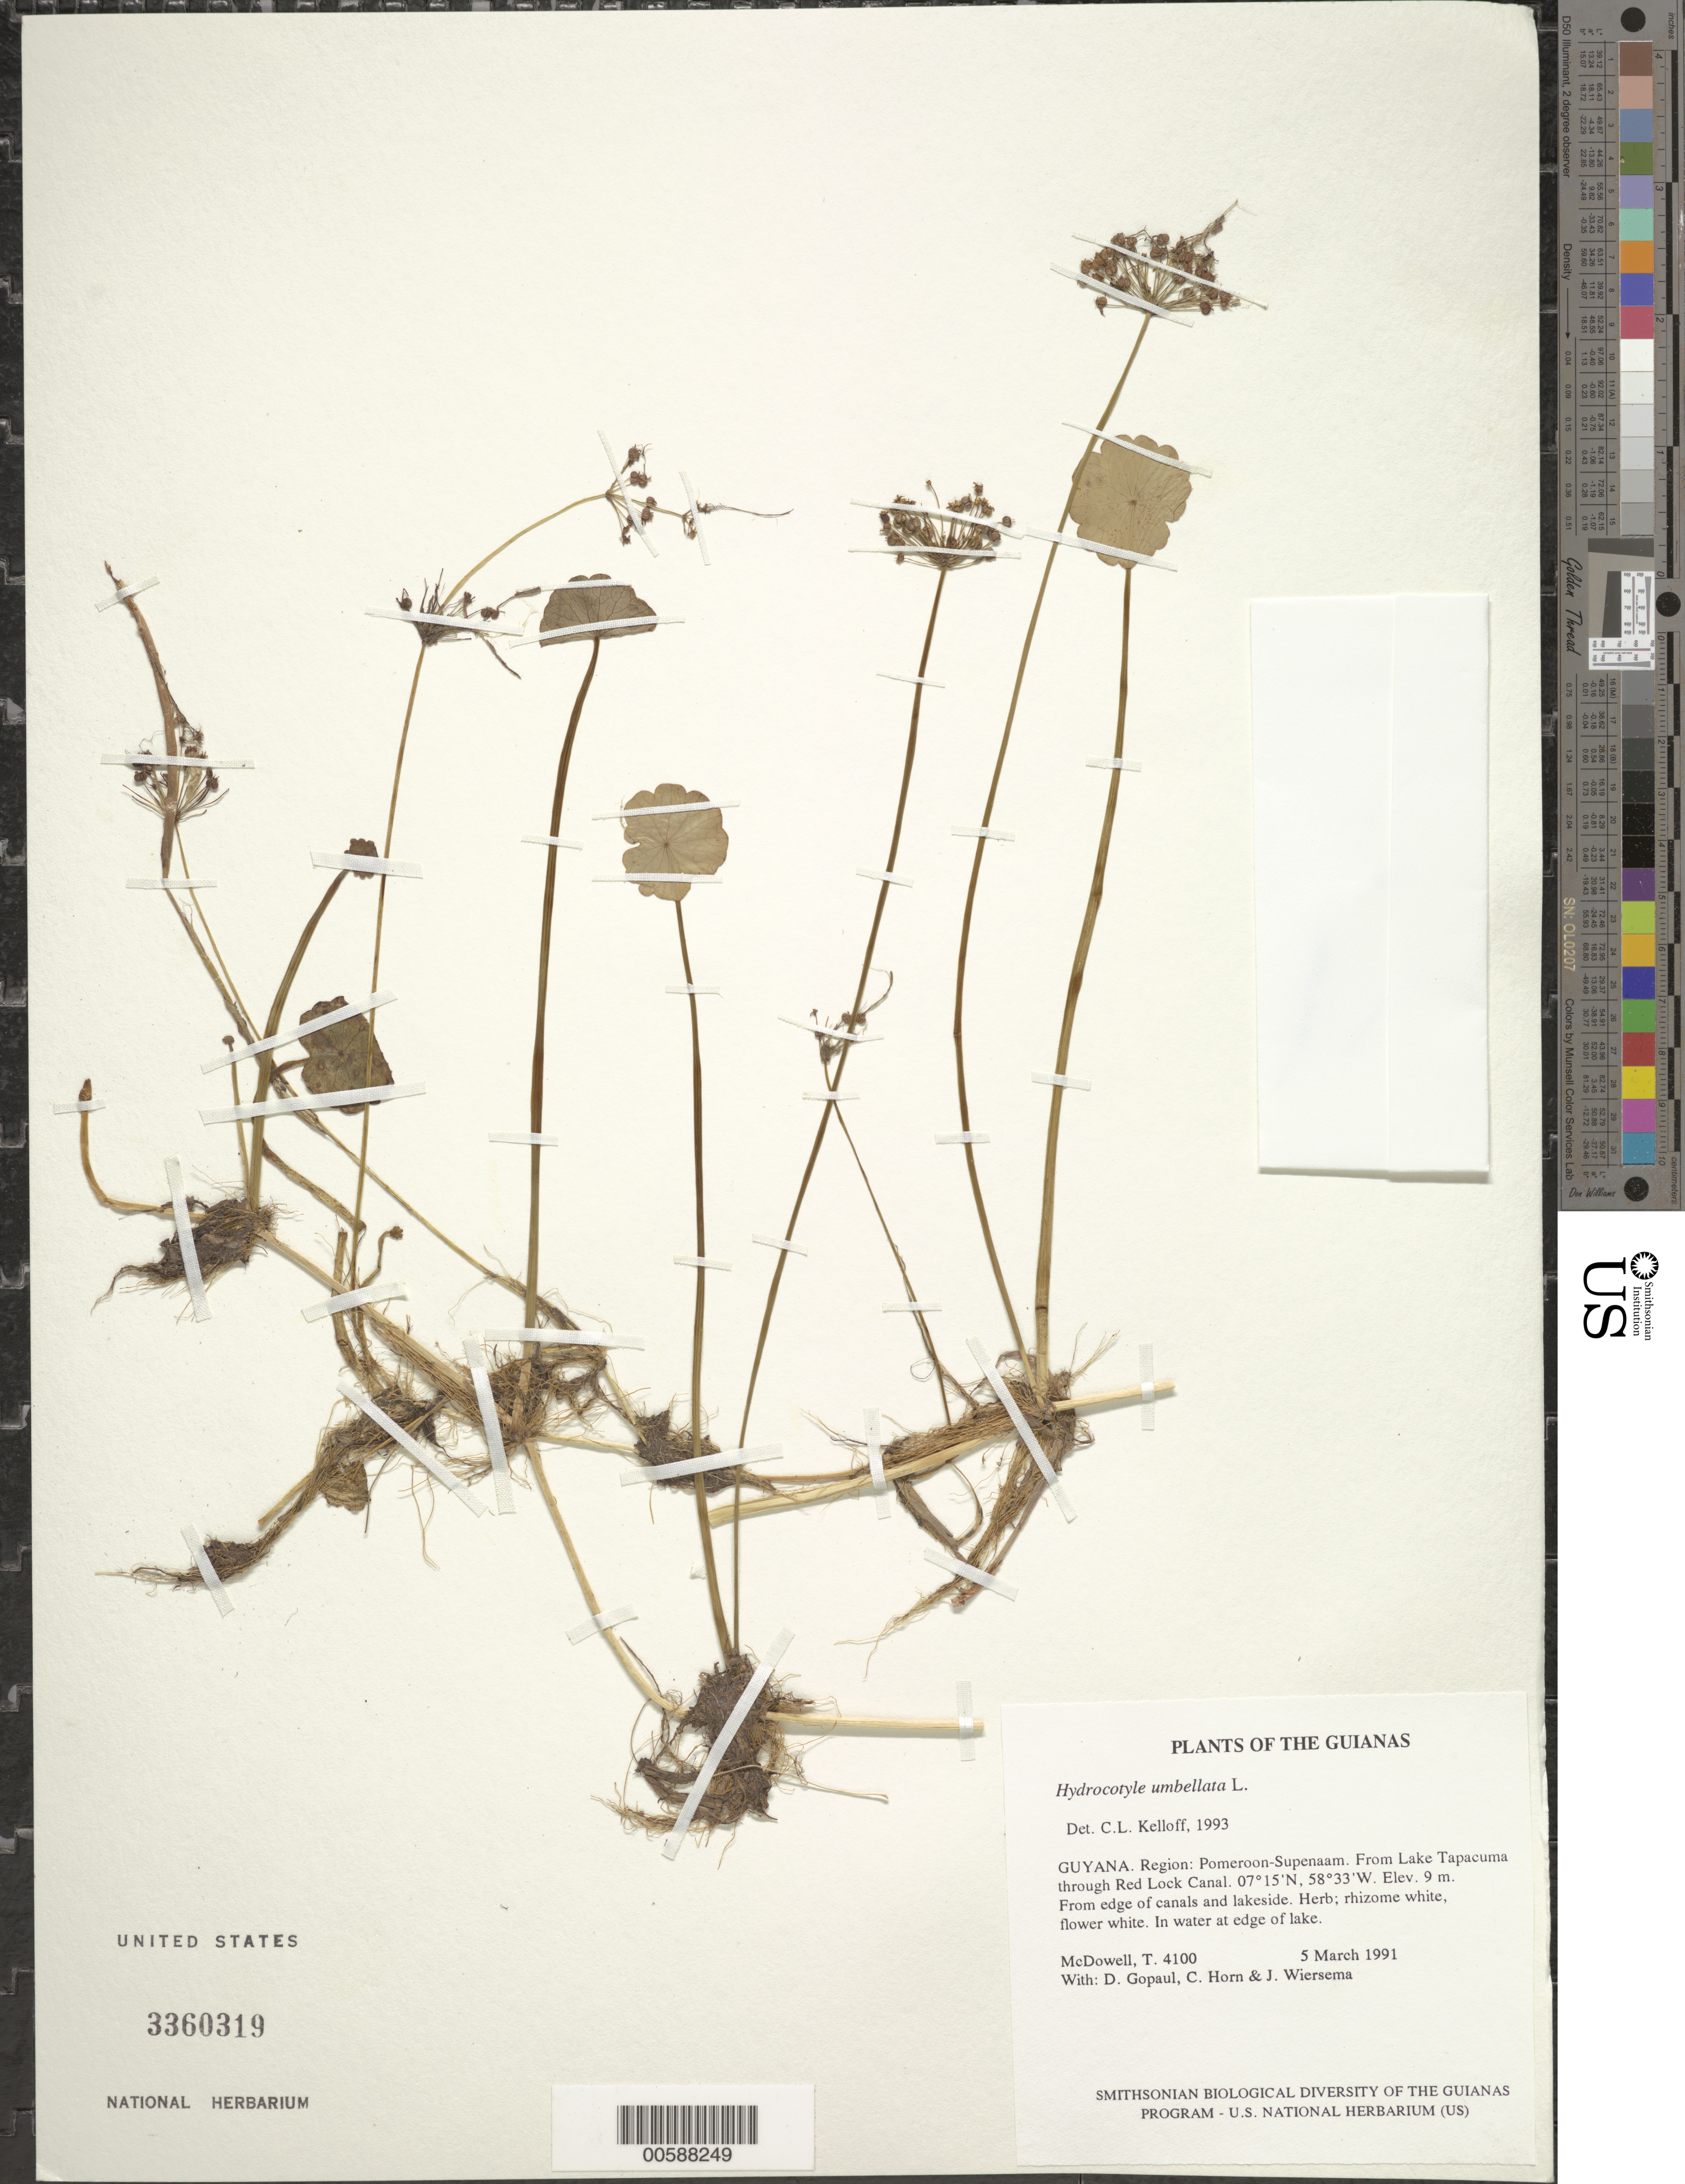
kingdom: Plantae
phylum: Tracheophyta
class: Magnoliopsida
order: Apiales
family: Araliaceae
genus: Hydrocotyle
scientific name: Hydrocotyle verticillata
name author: Thunb.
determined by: Mendoza, M.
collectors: T. McDowell, D. Gopaul, C. N. Horn & J. H. Wiersema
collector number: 4100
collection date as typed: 5 March 1991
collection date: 1991-03-05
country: Guyana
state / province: Pomeroon-Supenaam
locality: From Lake Tapacuma through Red Lock Canal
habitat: From edge of canals and lakeside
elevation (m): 9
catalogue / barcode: US 3360319